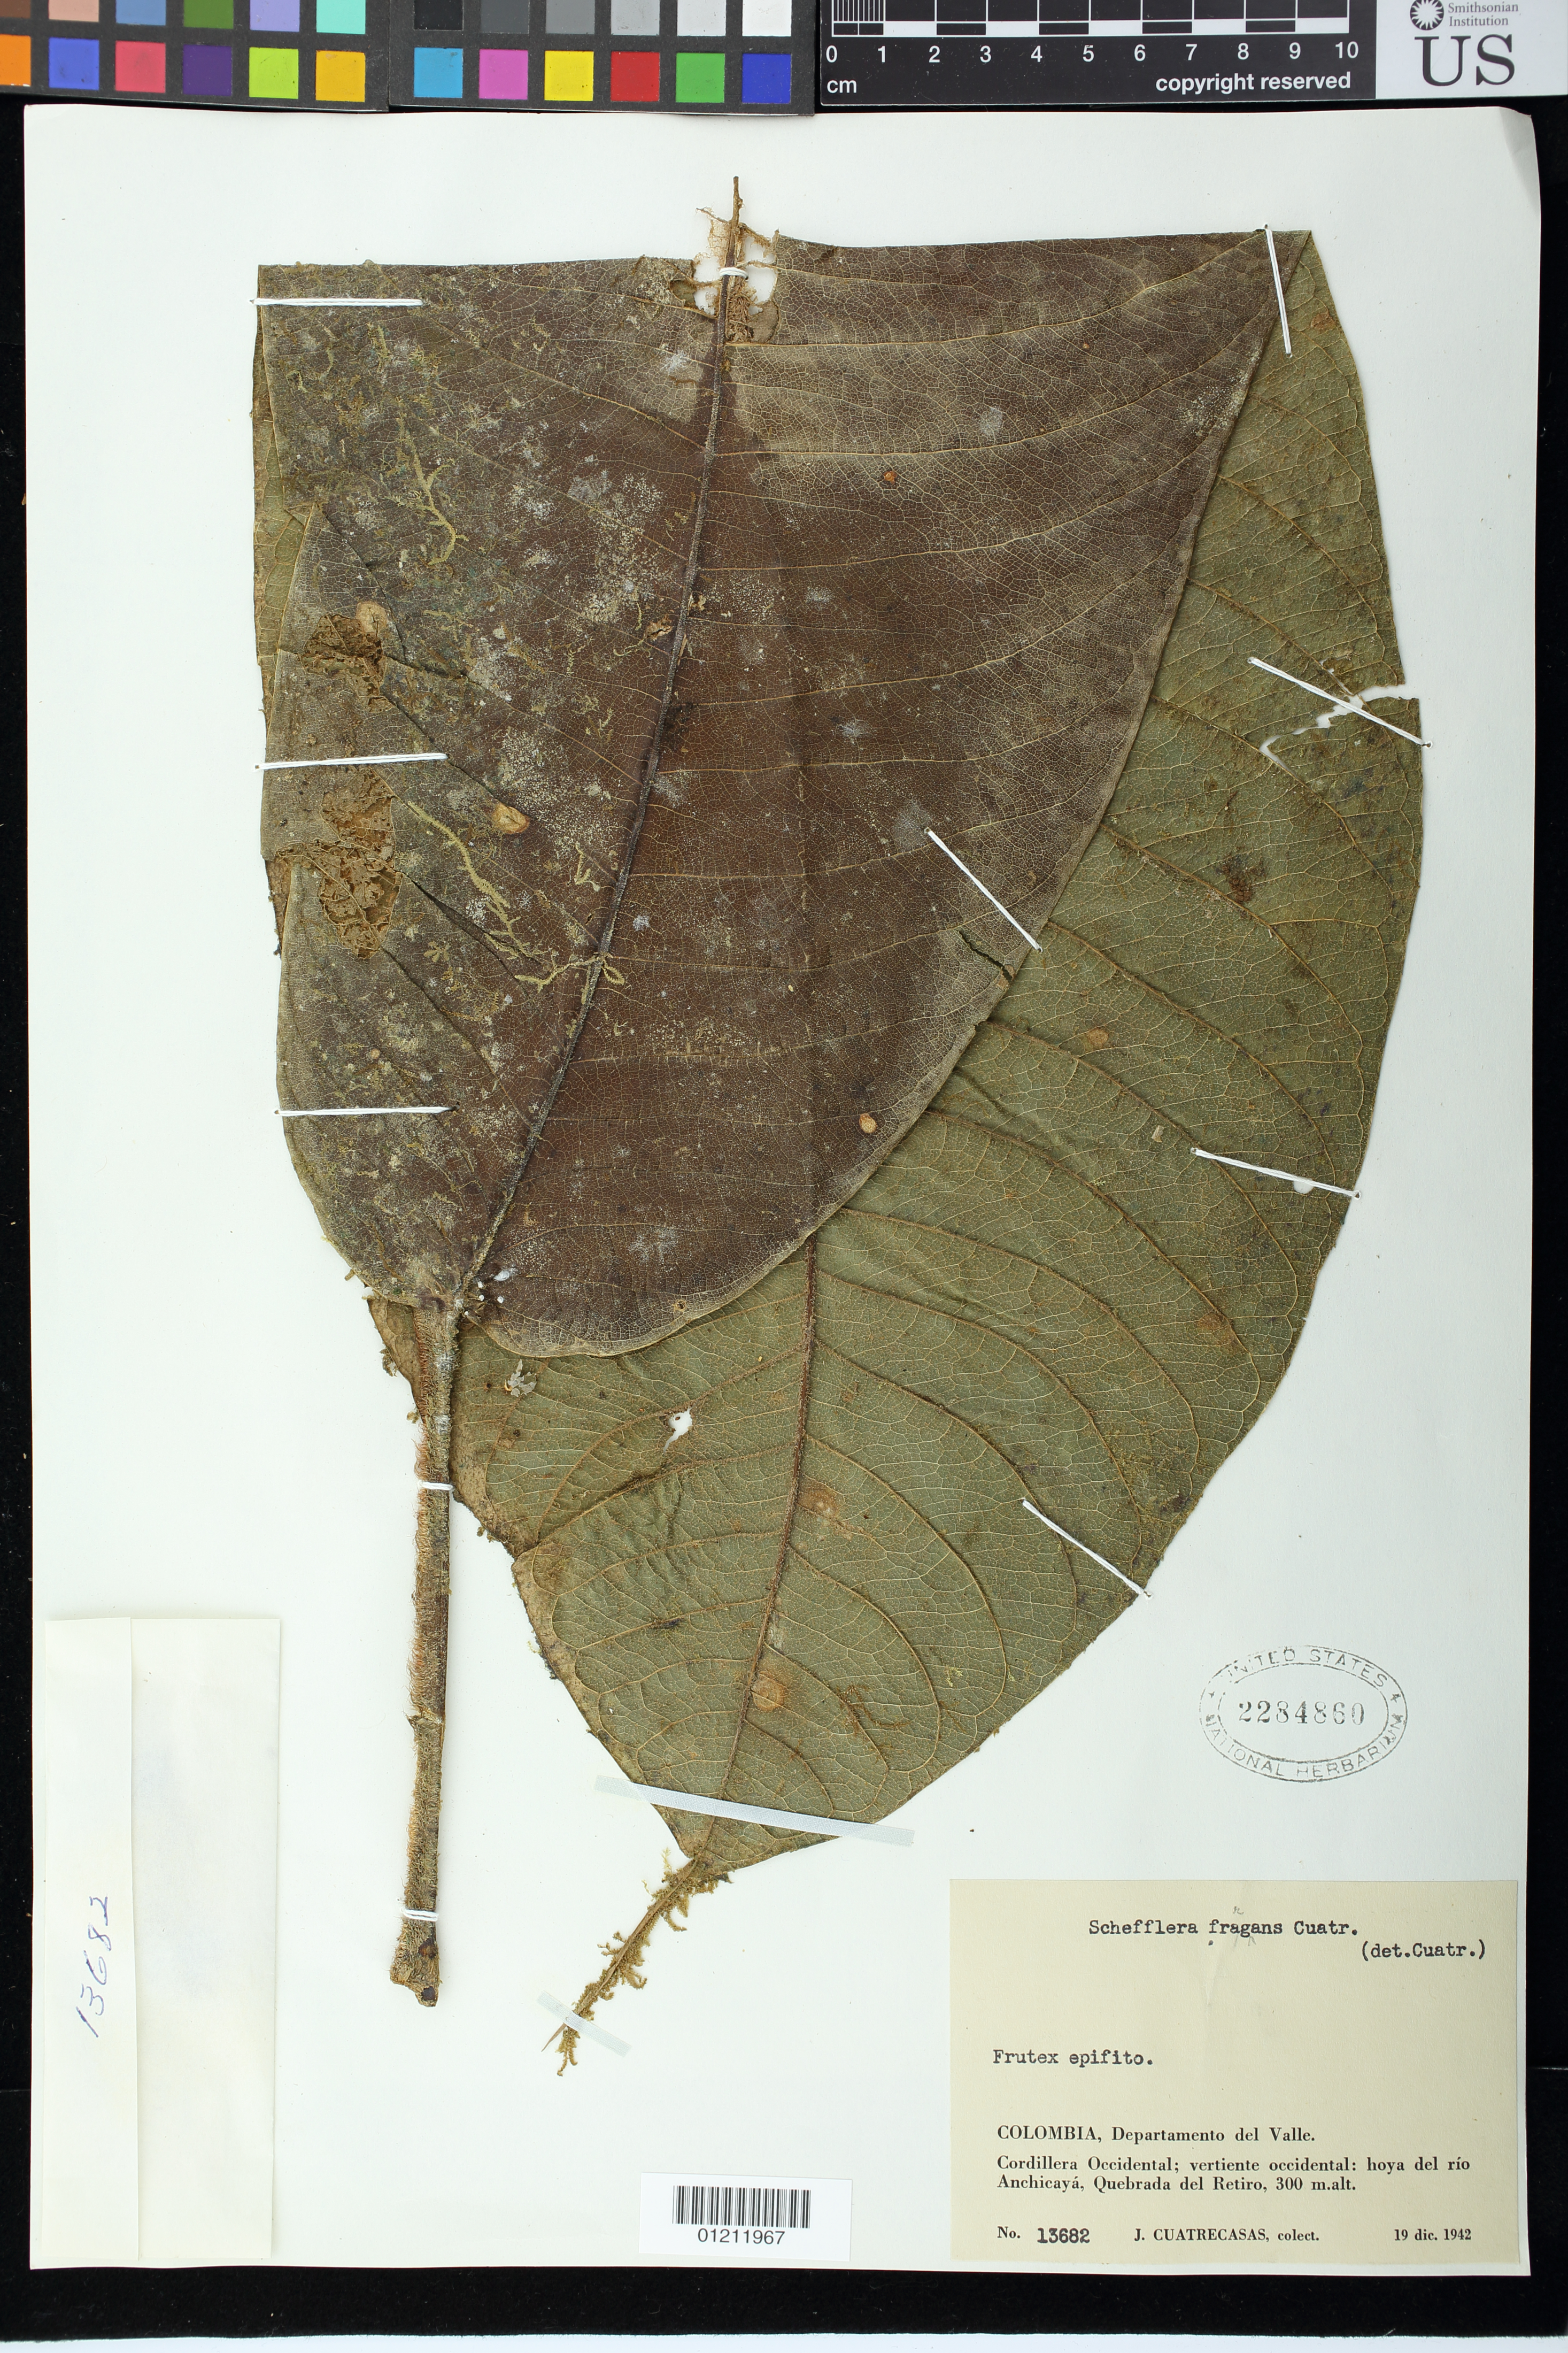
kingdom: Plantae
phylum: Tracheophyta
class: Magnoliopsida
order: Apiales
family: Araliaceae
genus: Schefflera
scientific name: Schefflera fragrans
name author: Cuatrec.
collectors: J. Cuatrecasas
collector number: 13682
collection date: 1942-12-19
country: Colombia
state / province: Valle del Cauca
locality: Departamento del Valle. Cordillera Occidental; vertiente occidental: hoya del río Anchicayá, Quebrada del Retiro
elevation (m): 300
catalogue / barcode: US 2284860